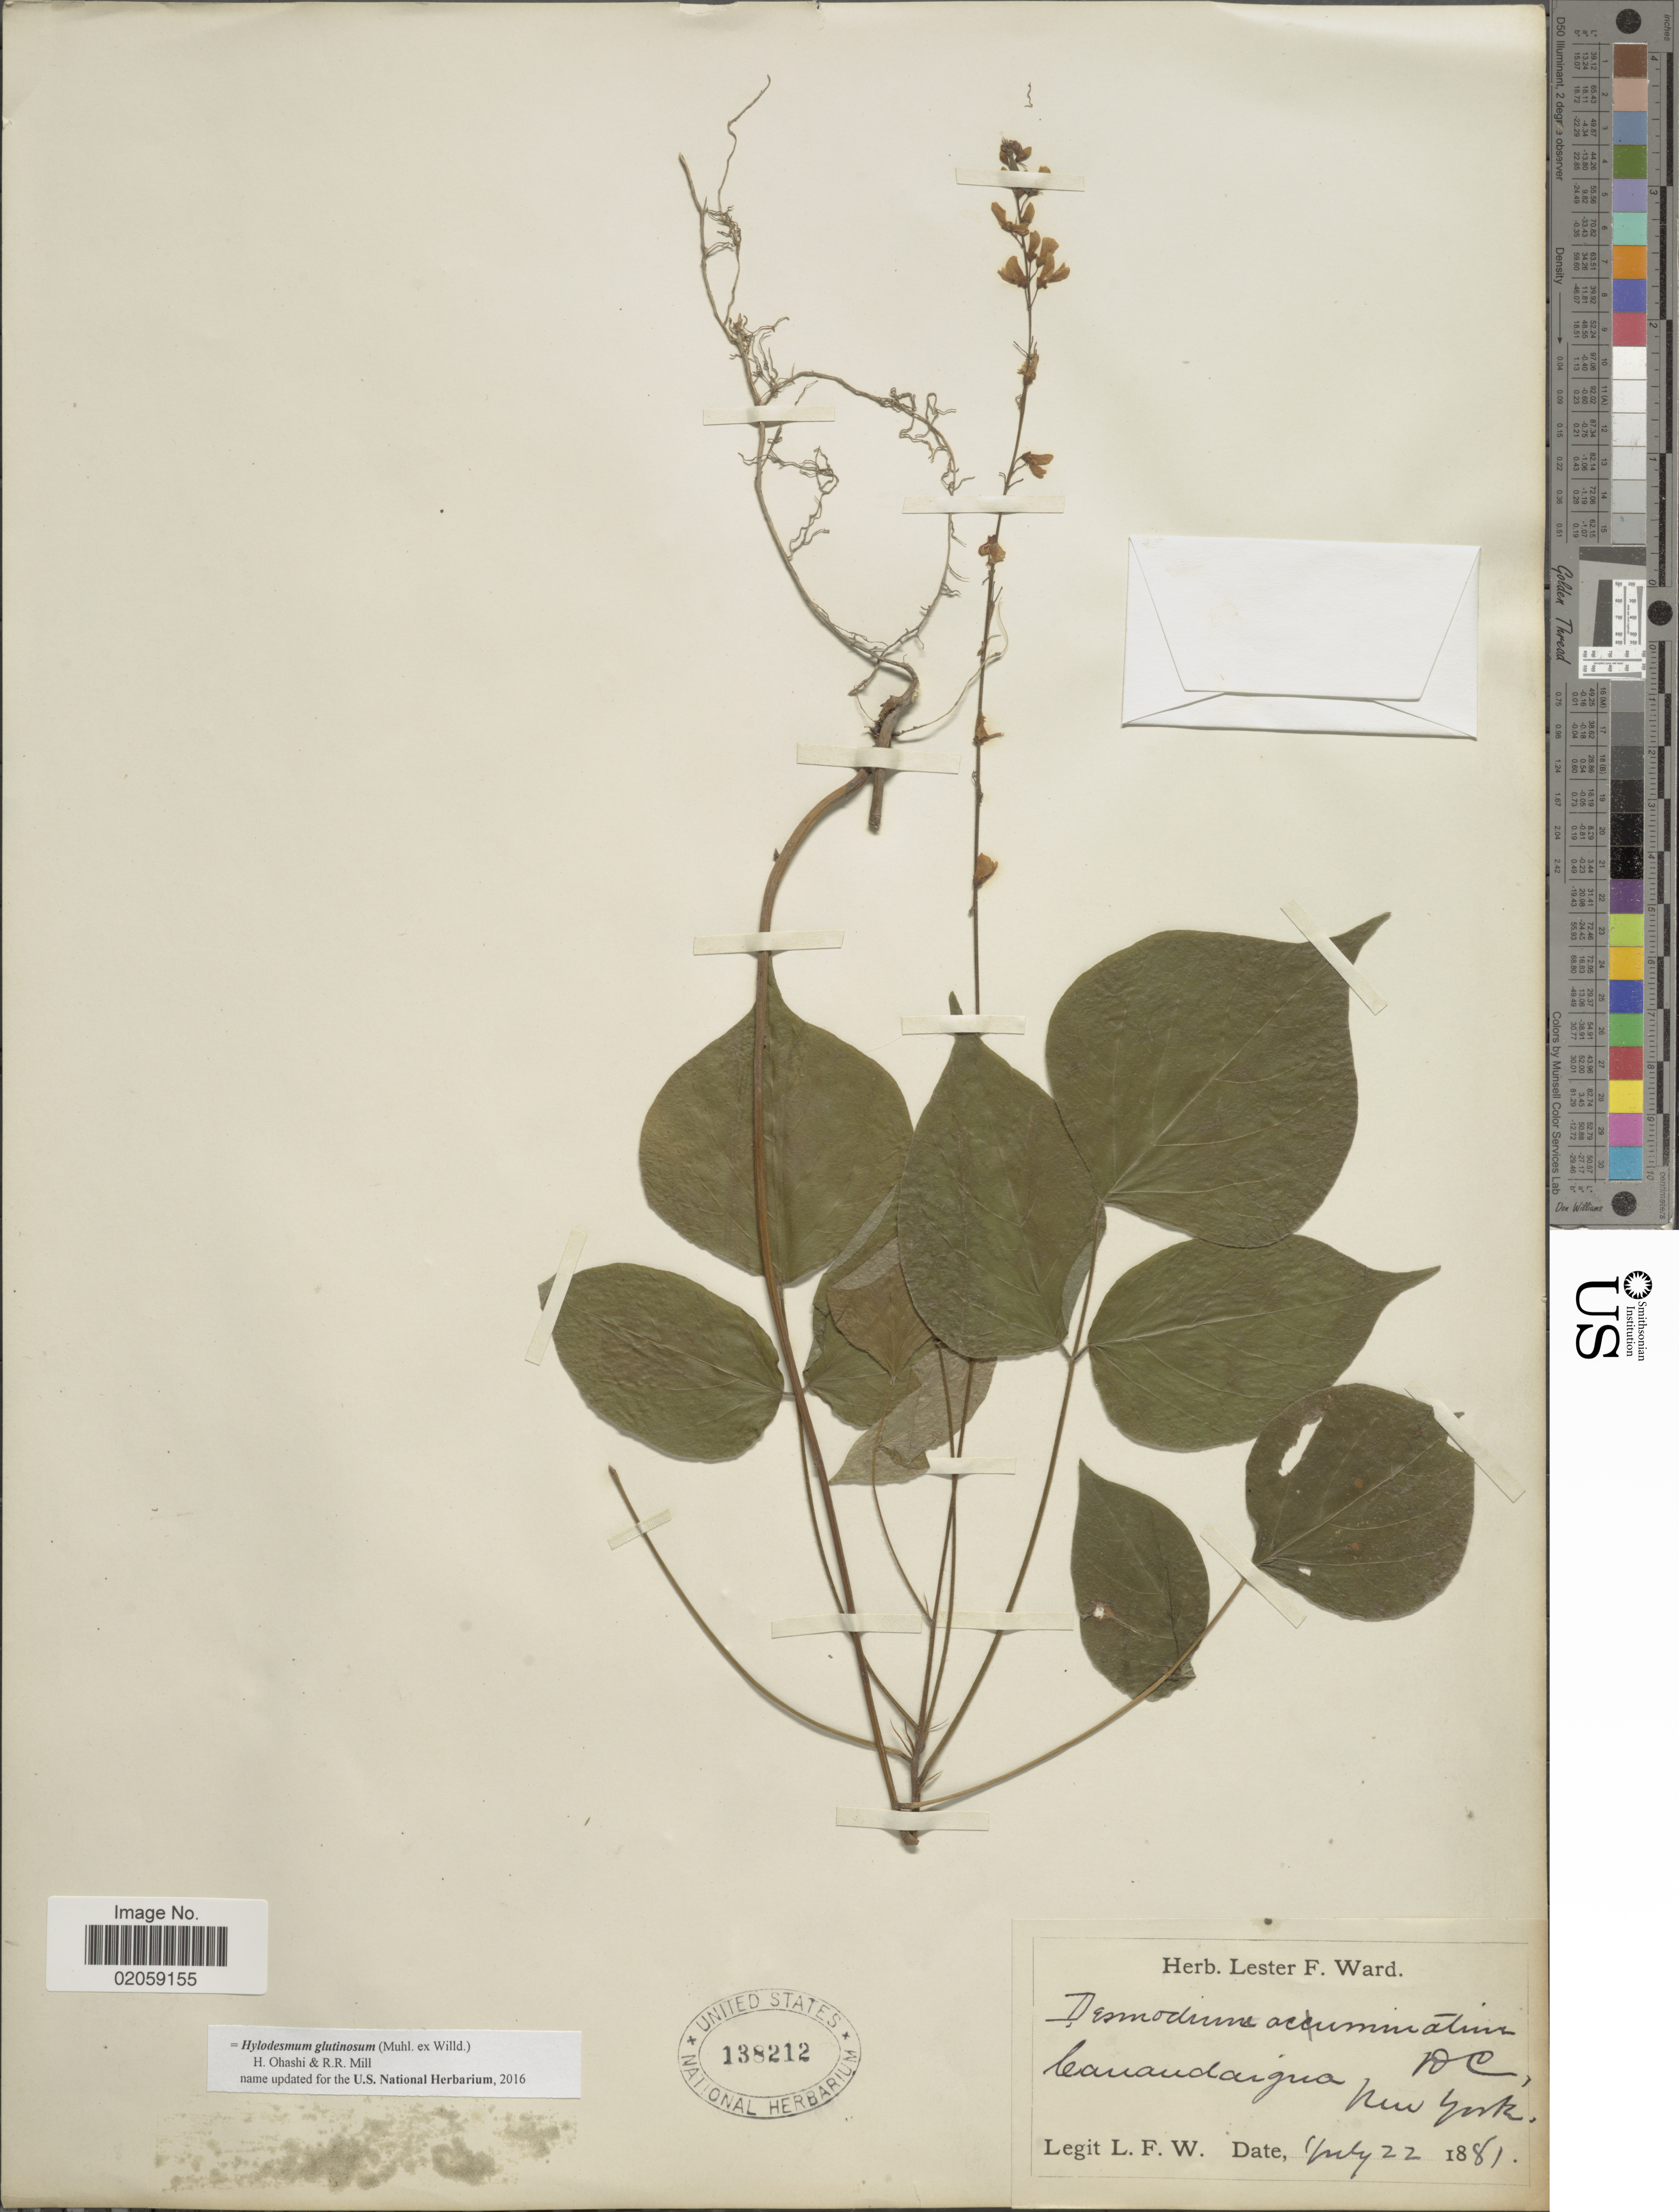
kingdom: Plantae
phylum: Tracheophyta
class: Magnoliopsida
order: Fabales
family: Fabaceae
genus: Hylodesmum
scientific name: Hylodesmum glutinosum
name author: (Muhl. ex Willd.) H. Ohashi & R.R. Mill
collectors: L. F. Ward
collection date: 1881-07-22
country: United States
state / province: New York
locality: Canandaigua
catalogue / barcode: US 138212